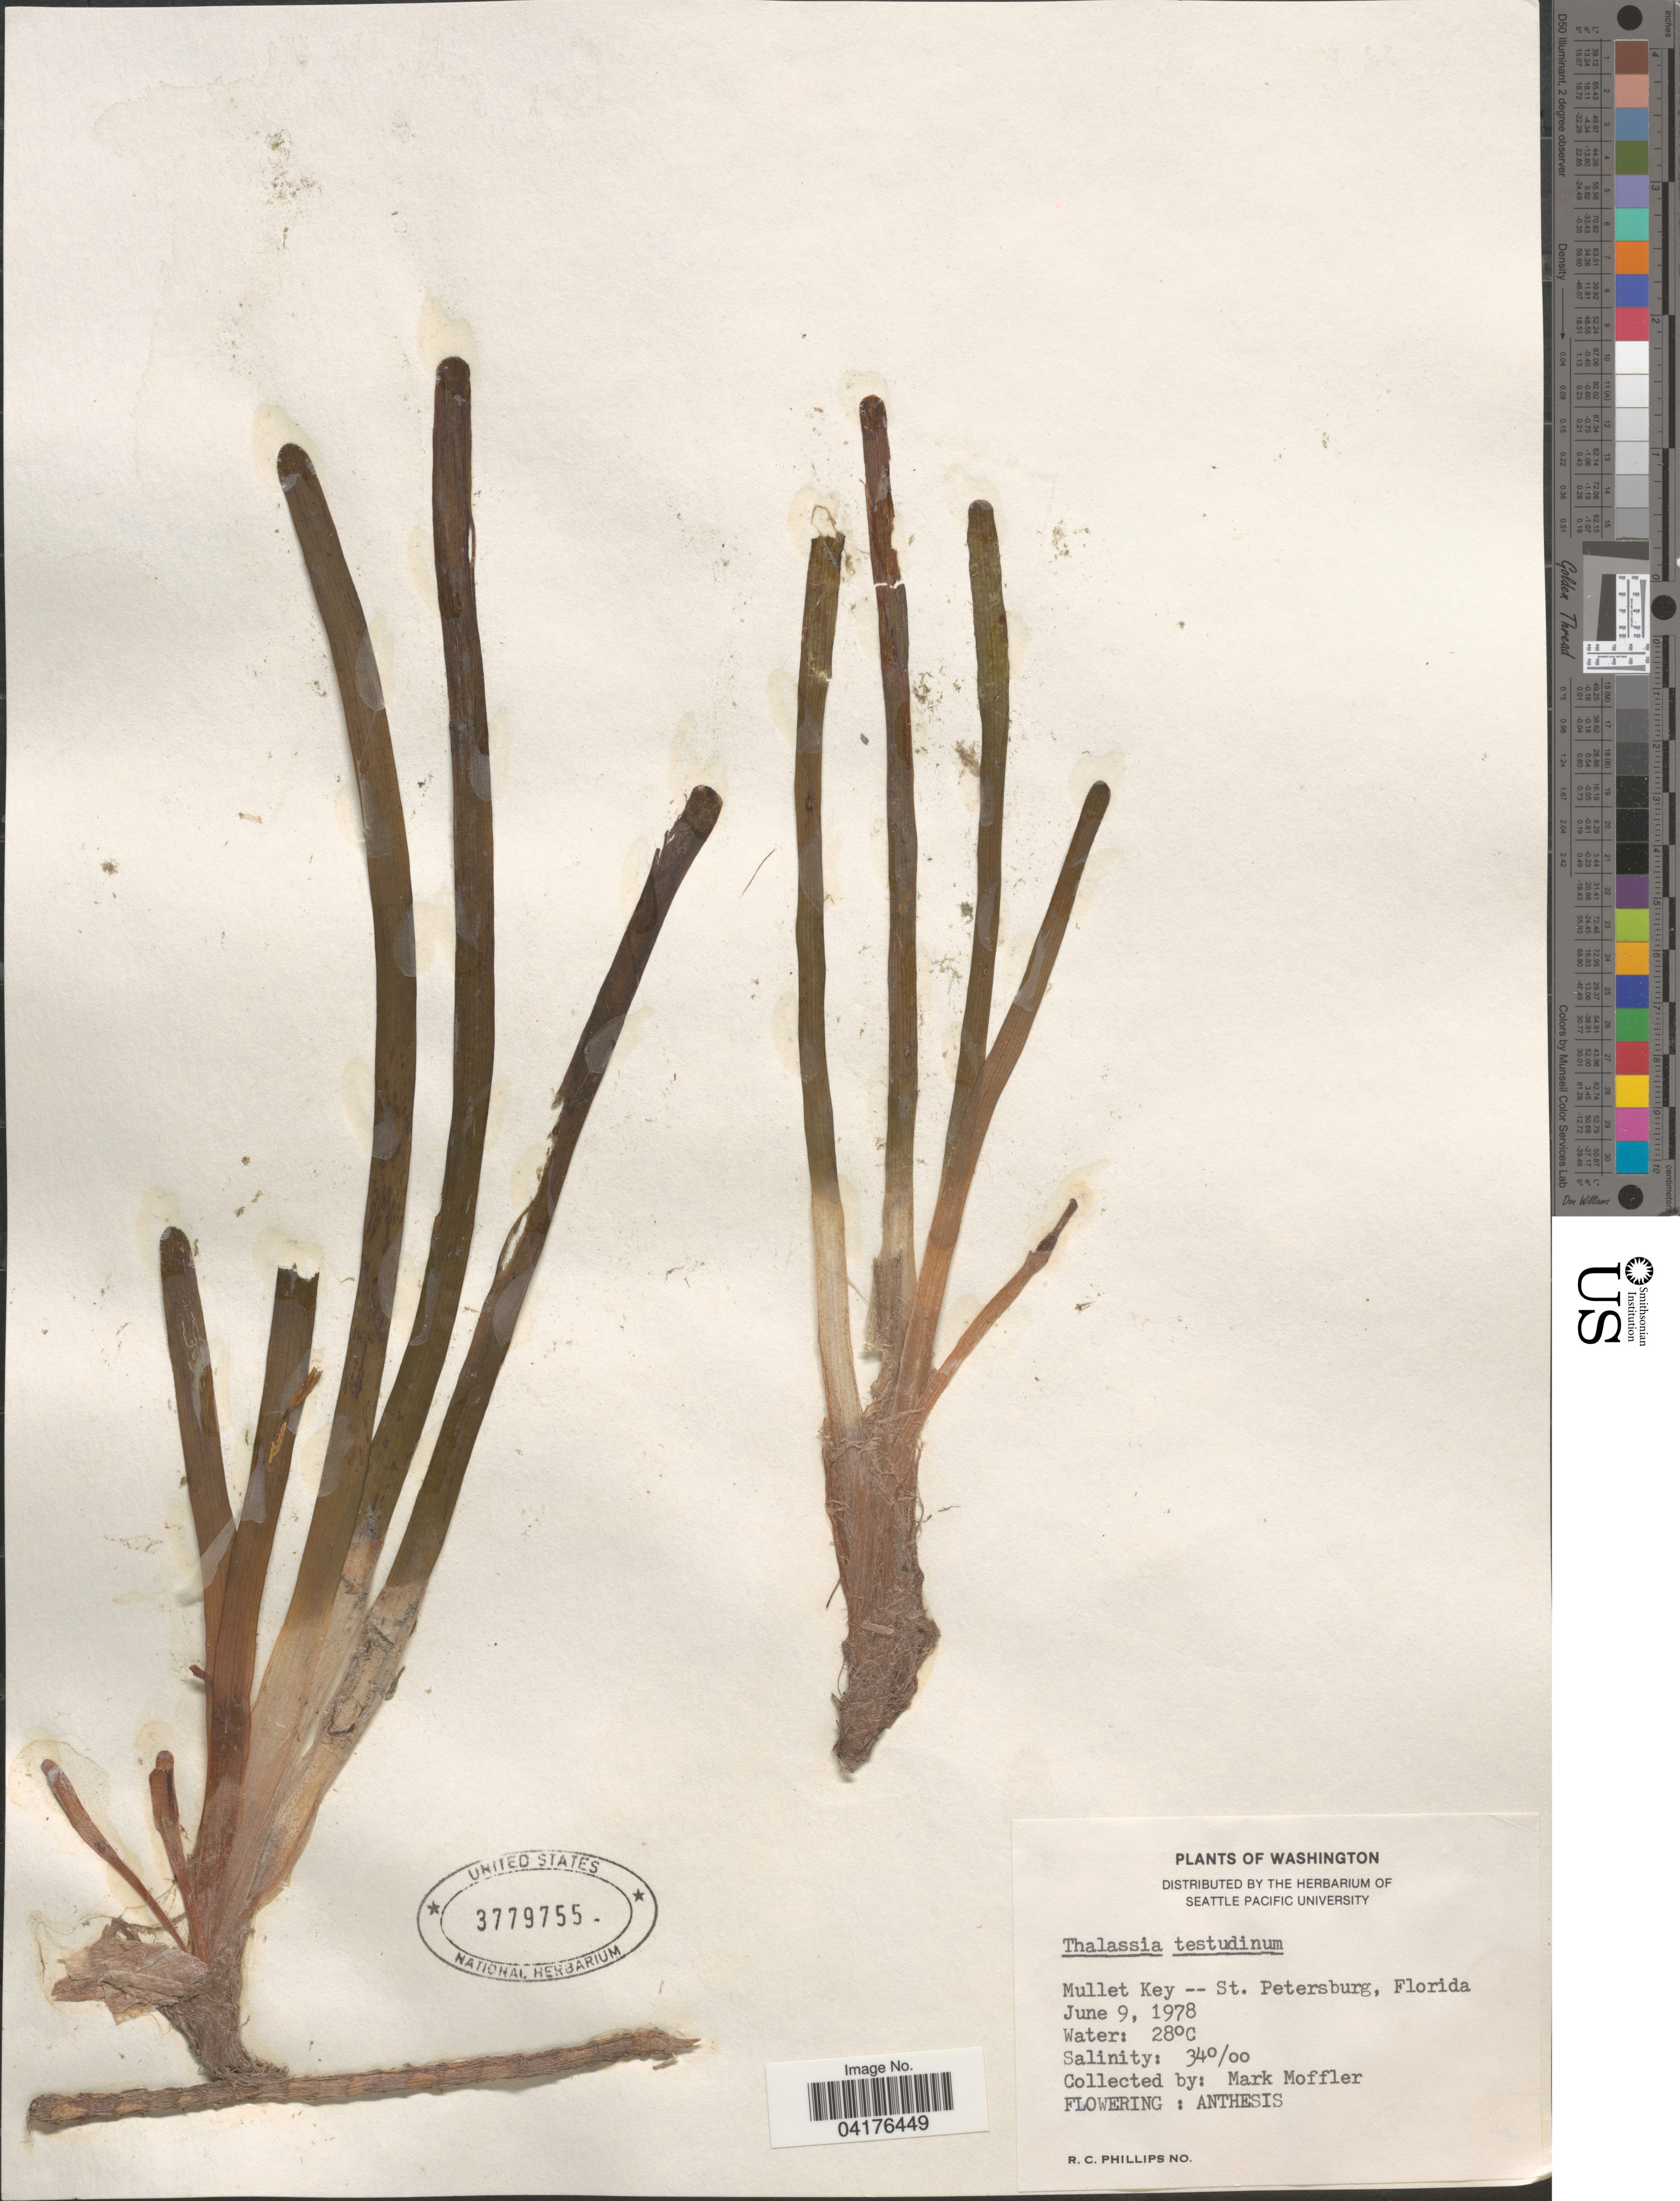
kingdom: Plantae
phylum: Tracheophyta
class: Liliopsida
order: Alismatales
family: Hydrocharitaceae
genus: Thalassia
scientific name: Thalassia testudinum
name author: Banks & Sol. ex K.D. Koenig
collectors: M. Moffler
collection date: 1978-06-09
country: United States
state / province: Florida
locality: Mullet Key -- St. Petersburg.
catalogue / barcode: US 3779755